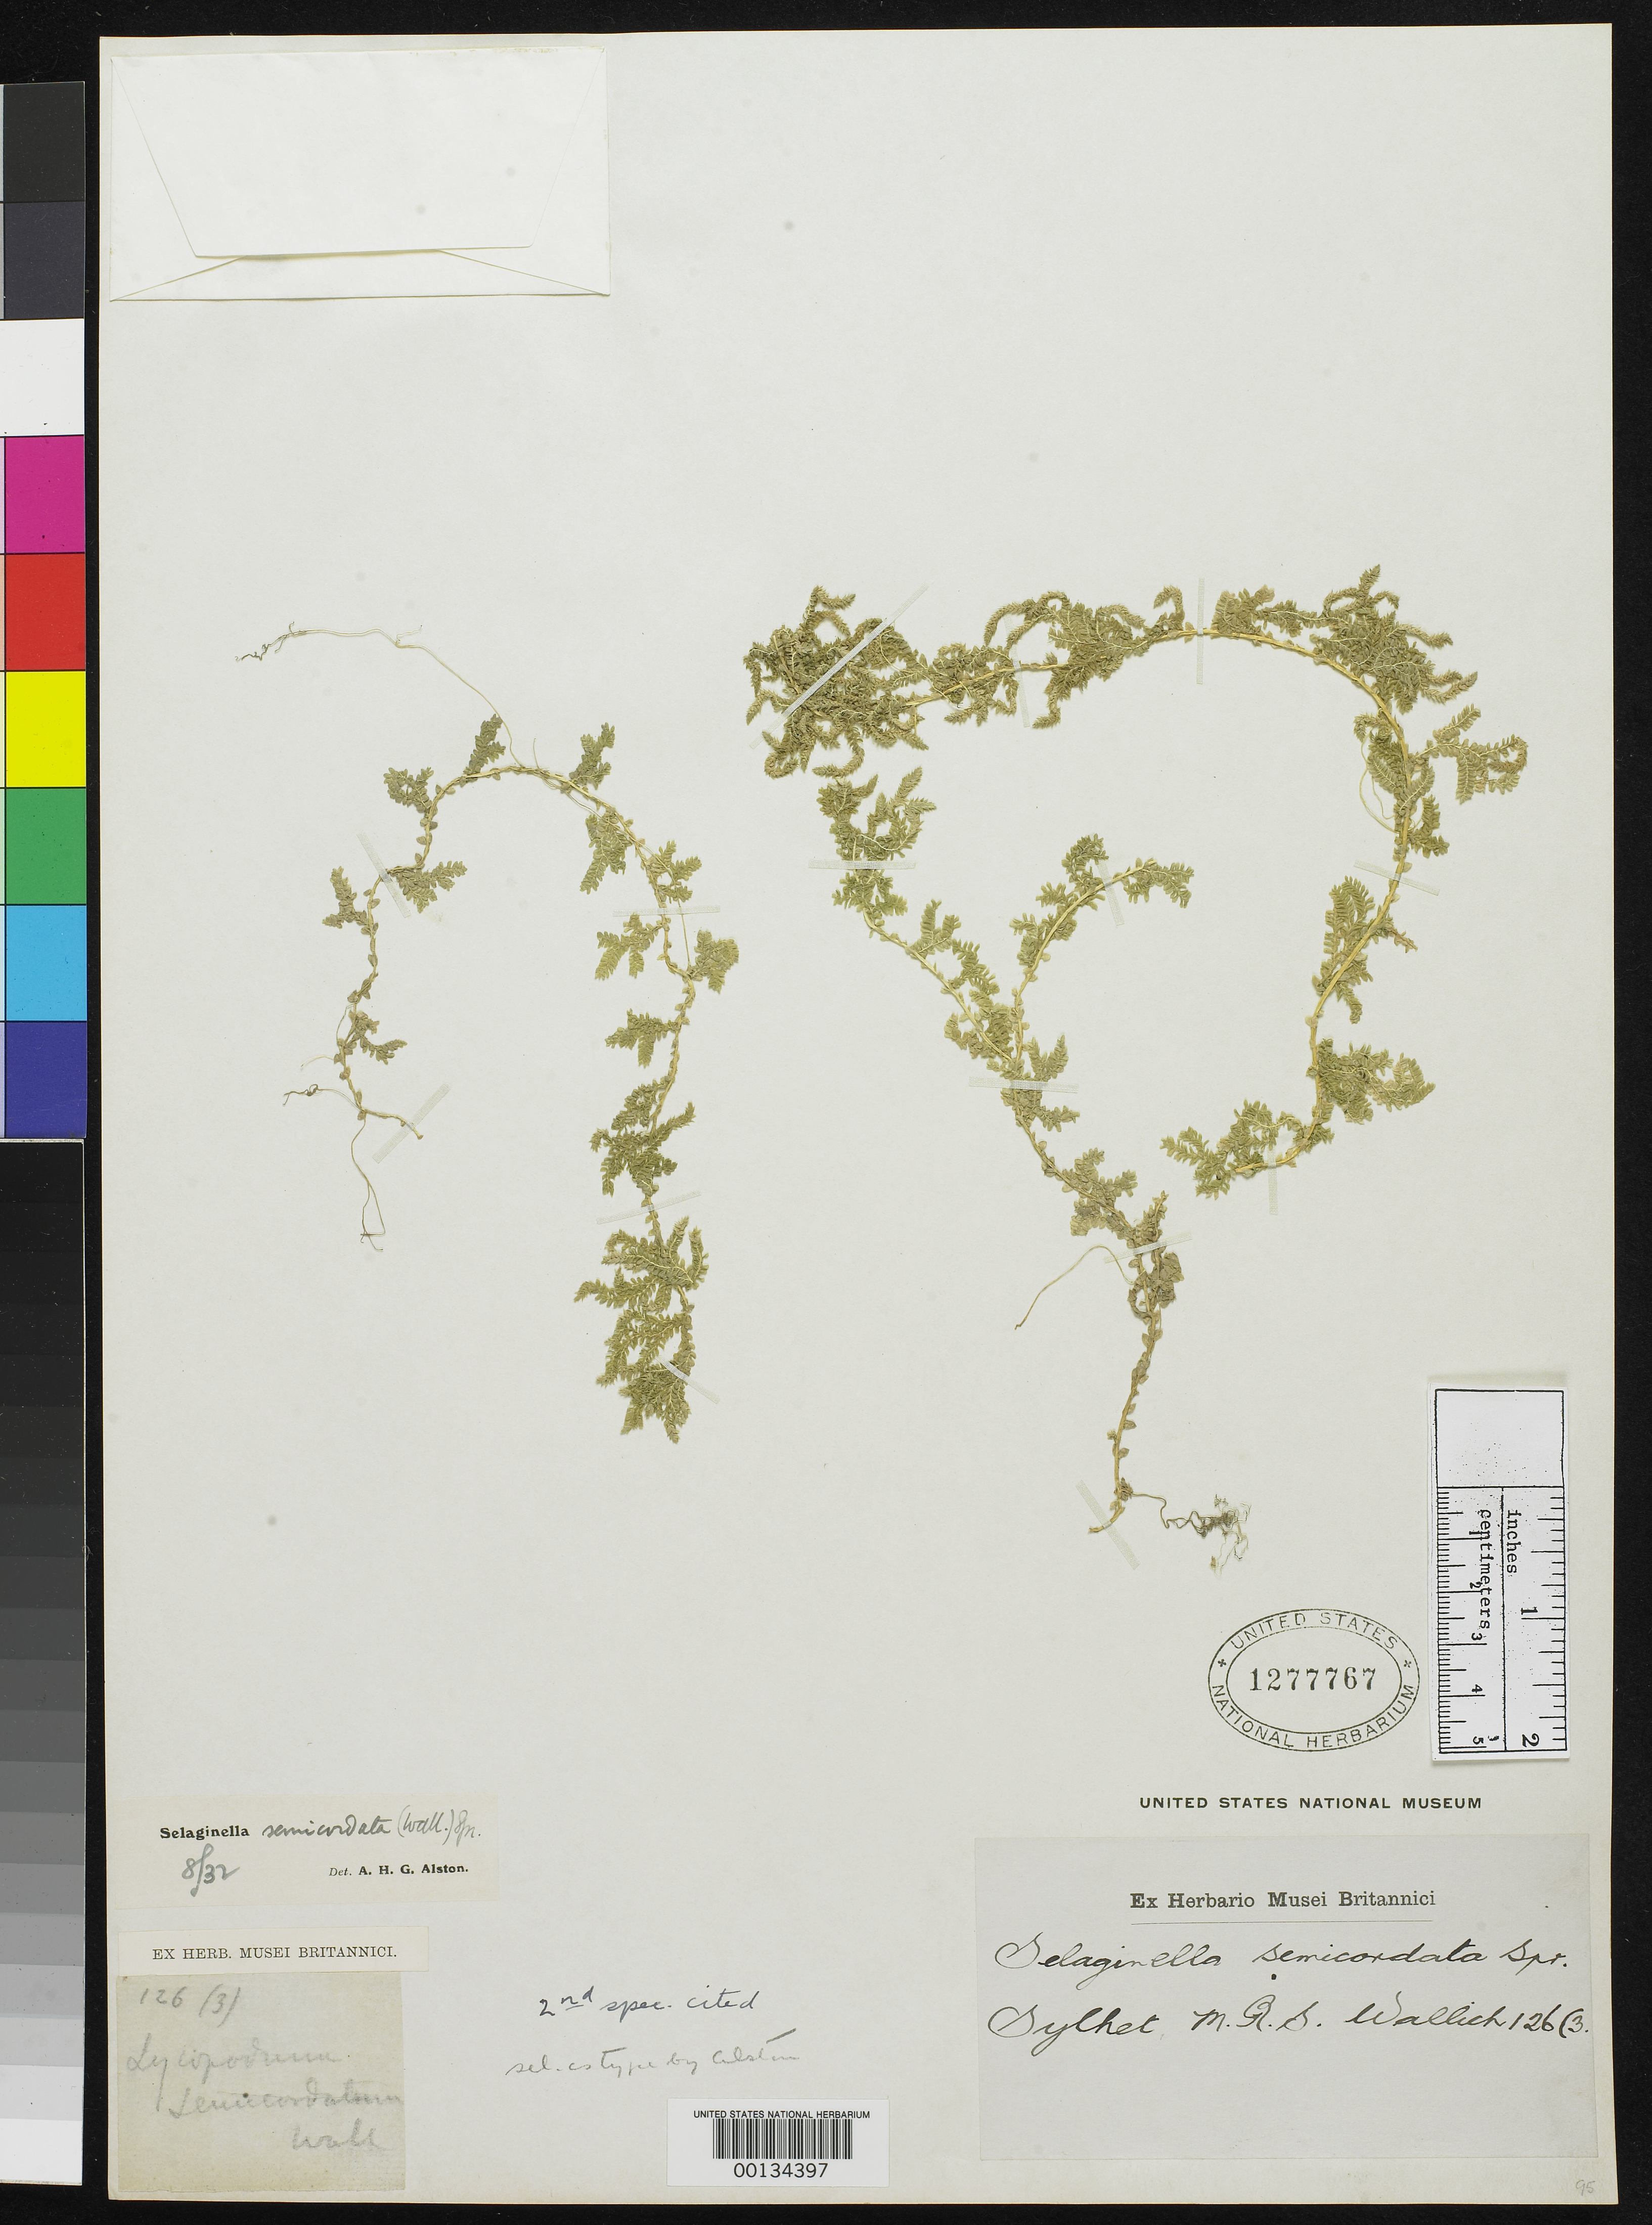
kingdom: Plantae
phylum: Tracheophyta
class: Lycopodiopsida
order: Selaginellales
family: Selaginellaceae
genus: Selaginella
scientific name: Selaginella semicordata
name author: Spring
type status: Lectotype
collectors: N. Wallich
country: India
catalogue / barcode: US 1277767